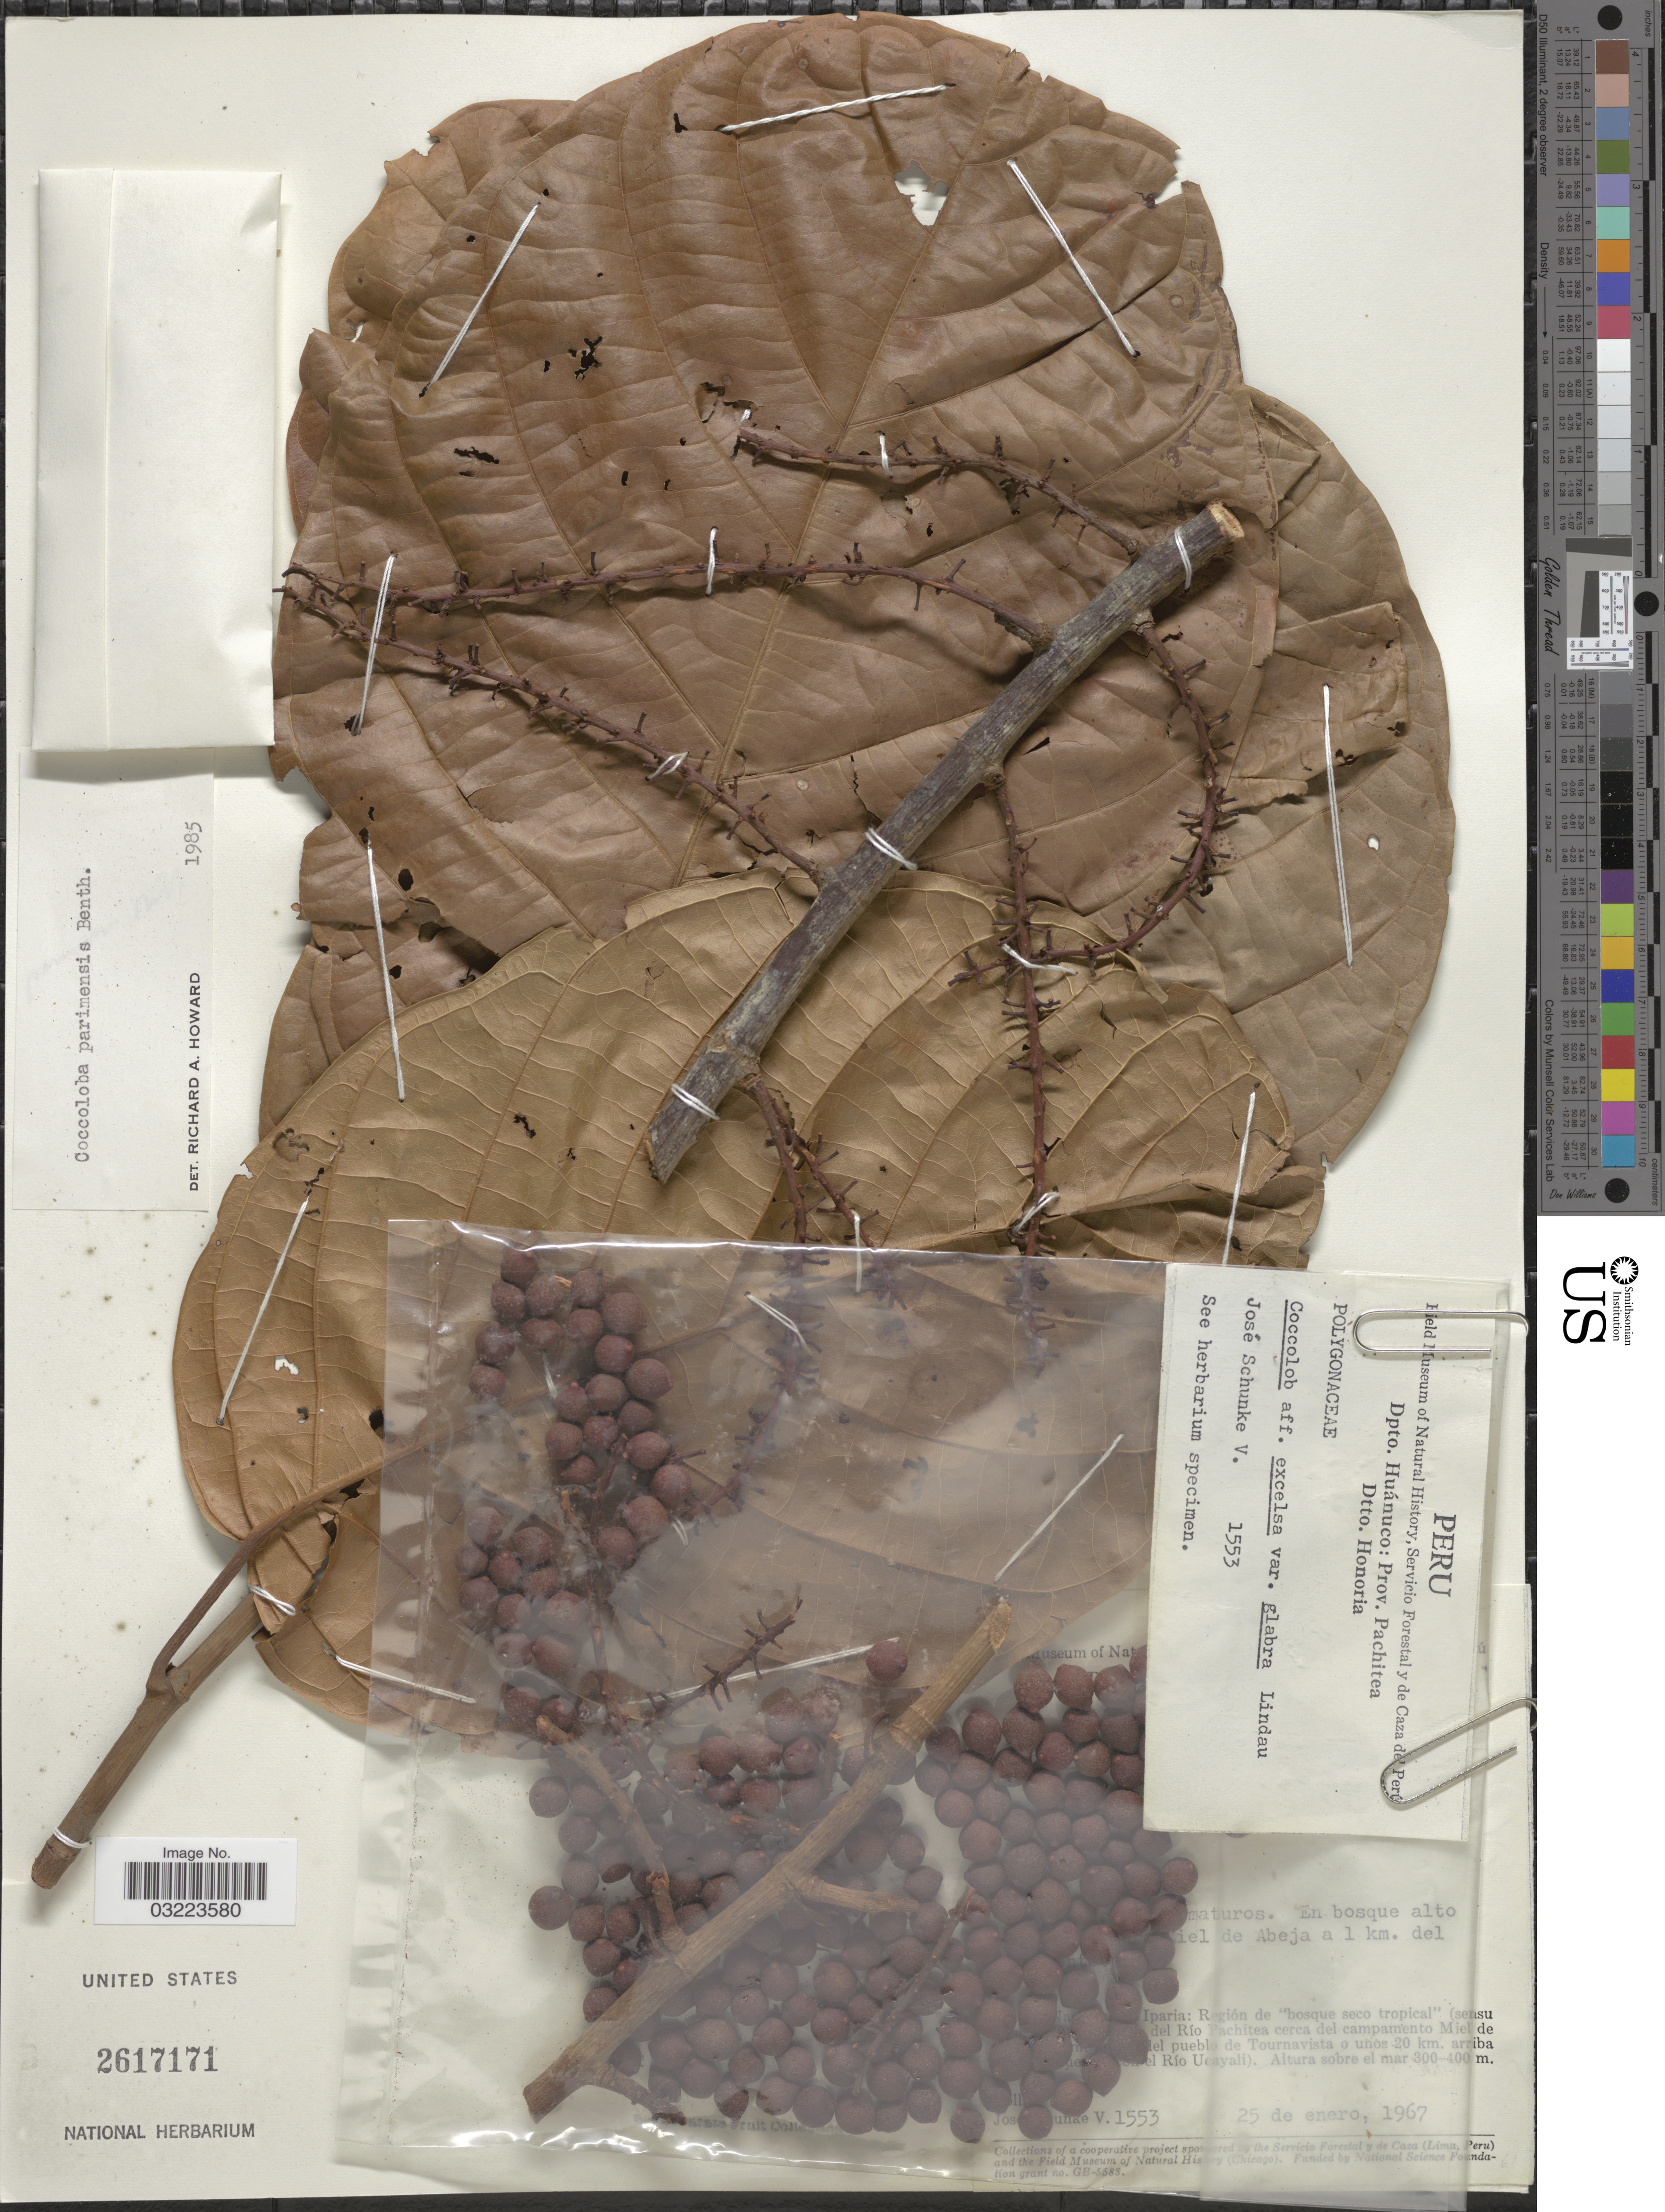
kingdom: Plantae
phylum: Tracheophyta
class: Magnoliopsida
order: Caryophyllales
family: Polygonaceae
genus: Coccoloba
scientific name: Coccoloba parimensis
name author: Benth.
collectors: J. Schunke Vigo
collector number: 1553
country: Peru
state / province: Huánuco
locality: Dtpo. Huánuco: Prov. Pachitea, Dtto. Honoria.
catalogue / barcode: US 2617171